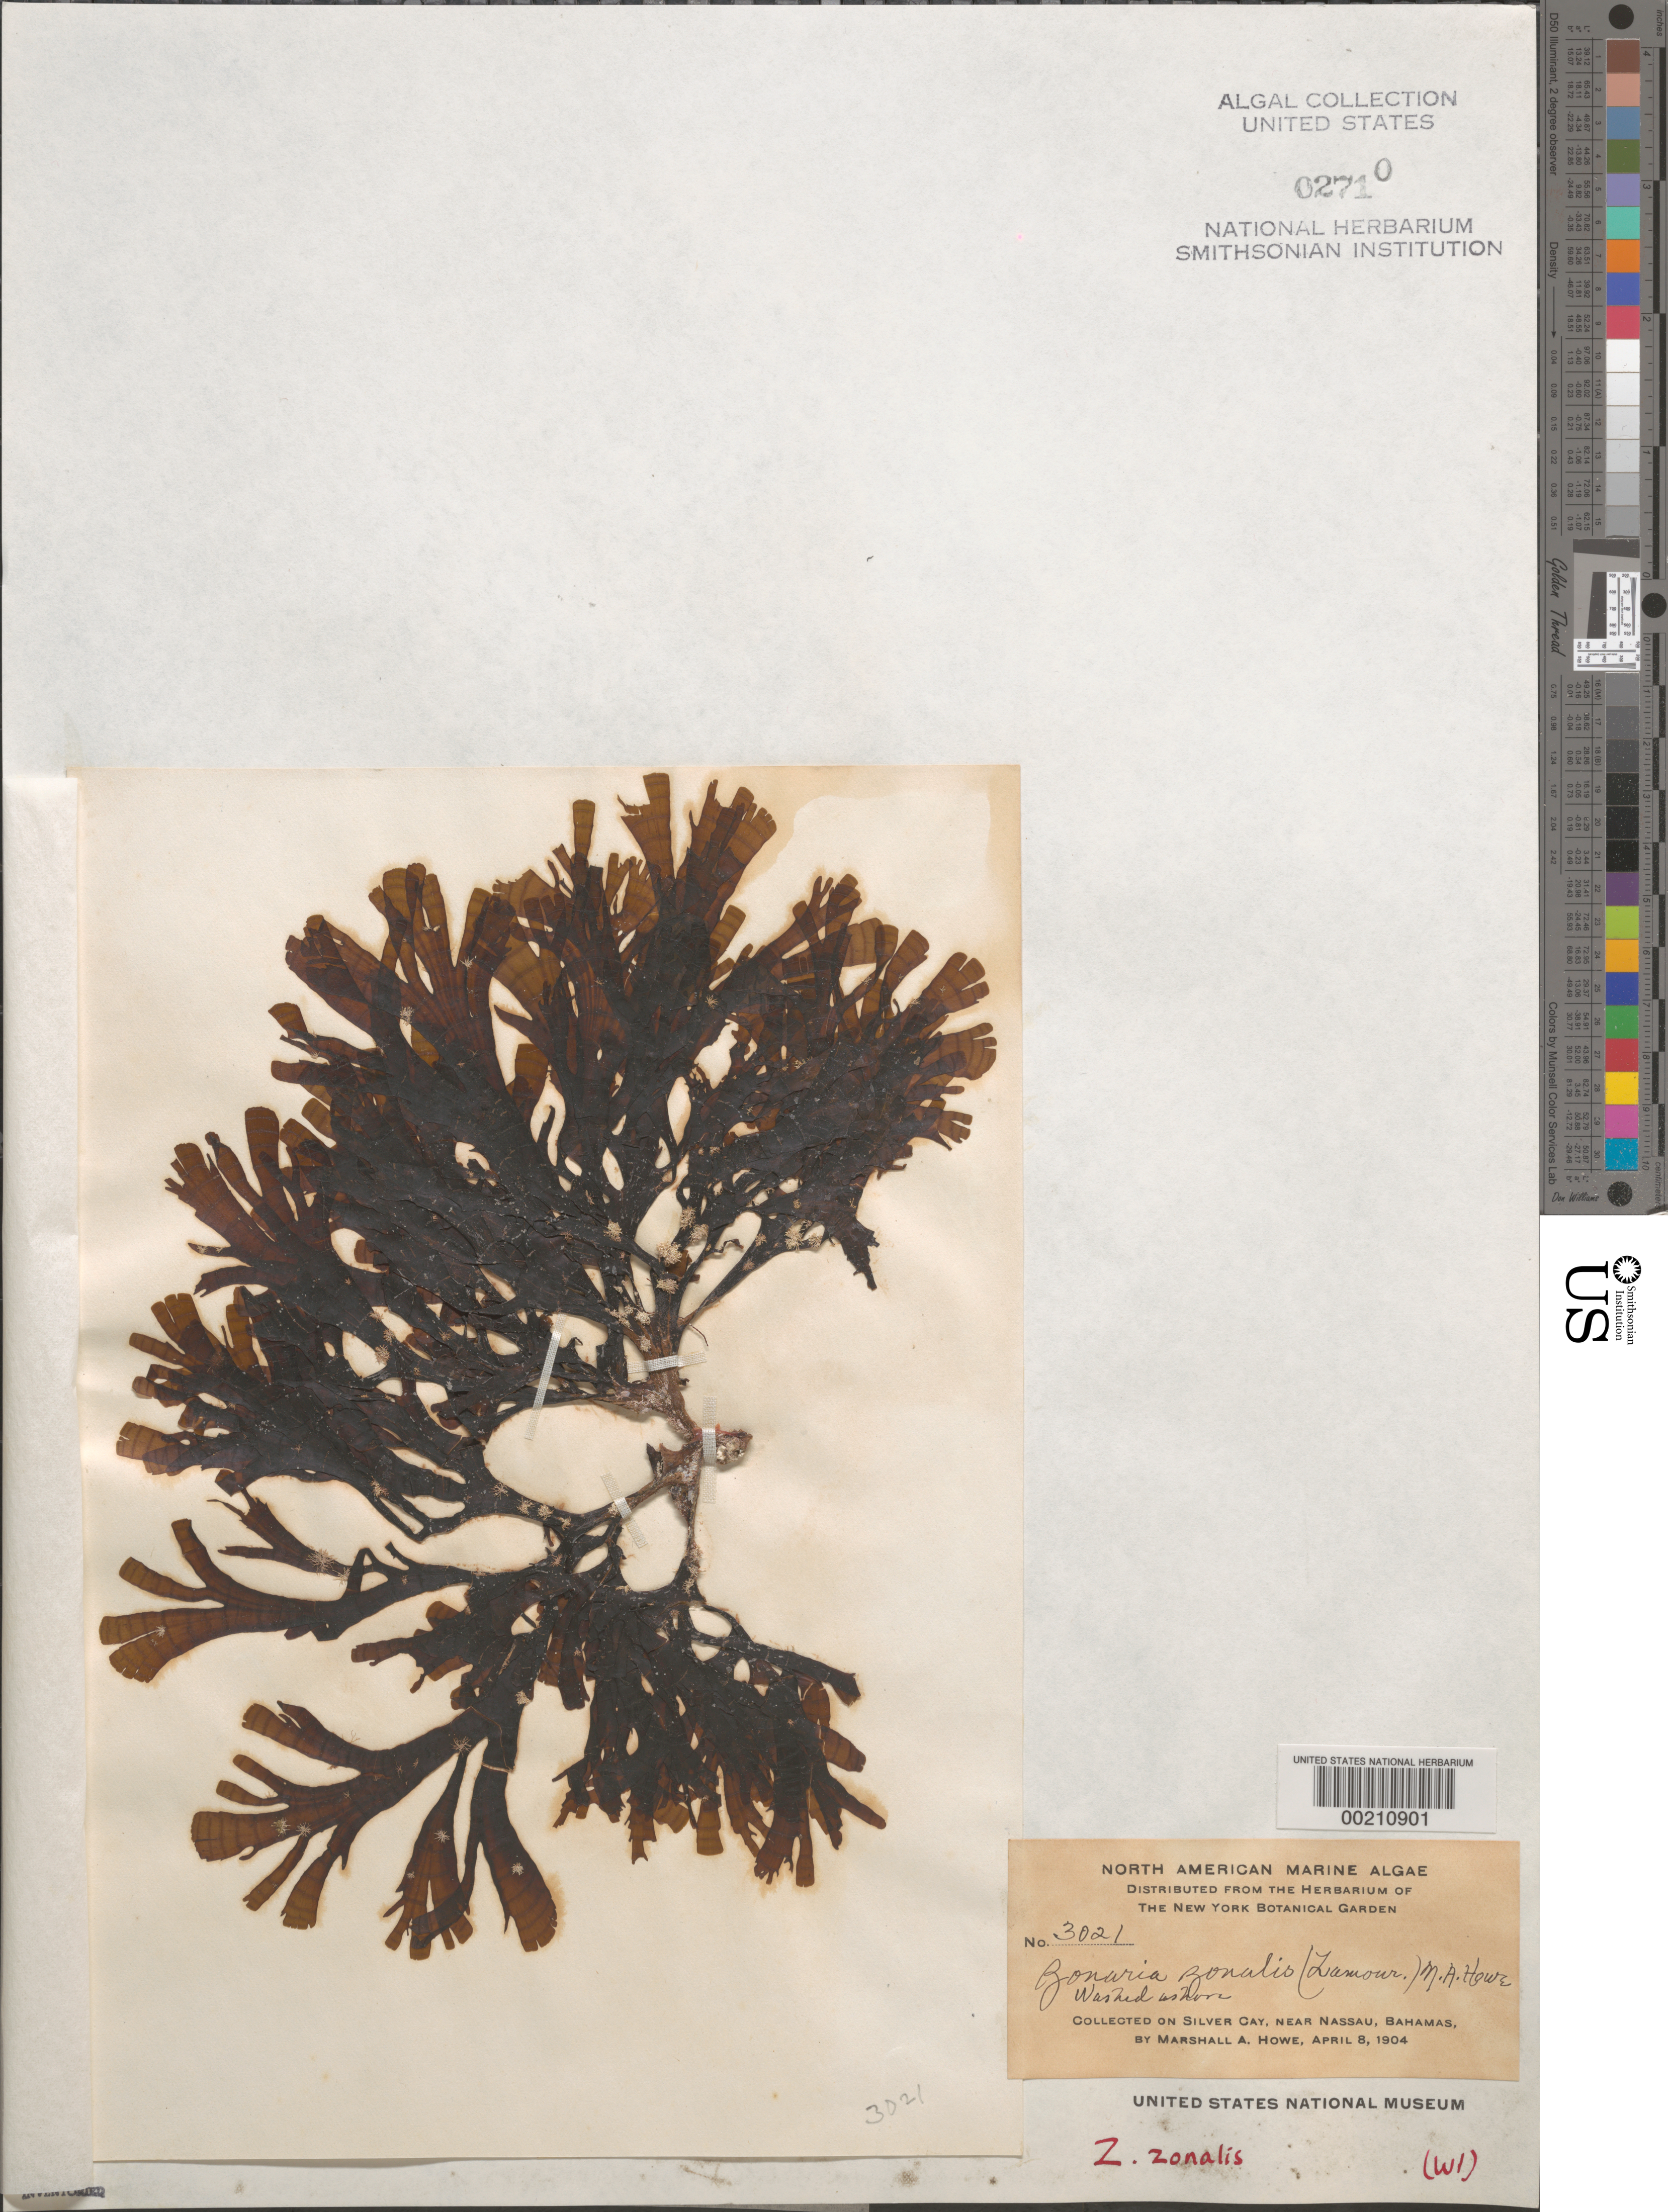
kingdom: Chromista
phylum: Ochrophyta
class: Phaeophyceae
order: Dictyotales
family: Dictyotaceae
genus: Stypopodium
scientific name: Stypopodium zonale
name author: (J.V.Lamouroux) Papenf.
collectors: M. A. Howe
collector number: MAH 3021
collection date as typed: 08 Apr 1904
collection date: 1904-04-08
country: Bahamas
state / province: New Providence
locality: Silver cay, near nassau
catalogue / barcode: US 2710